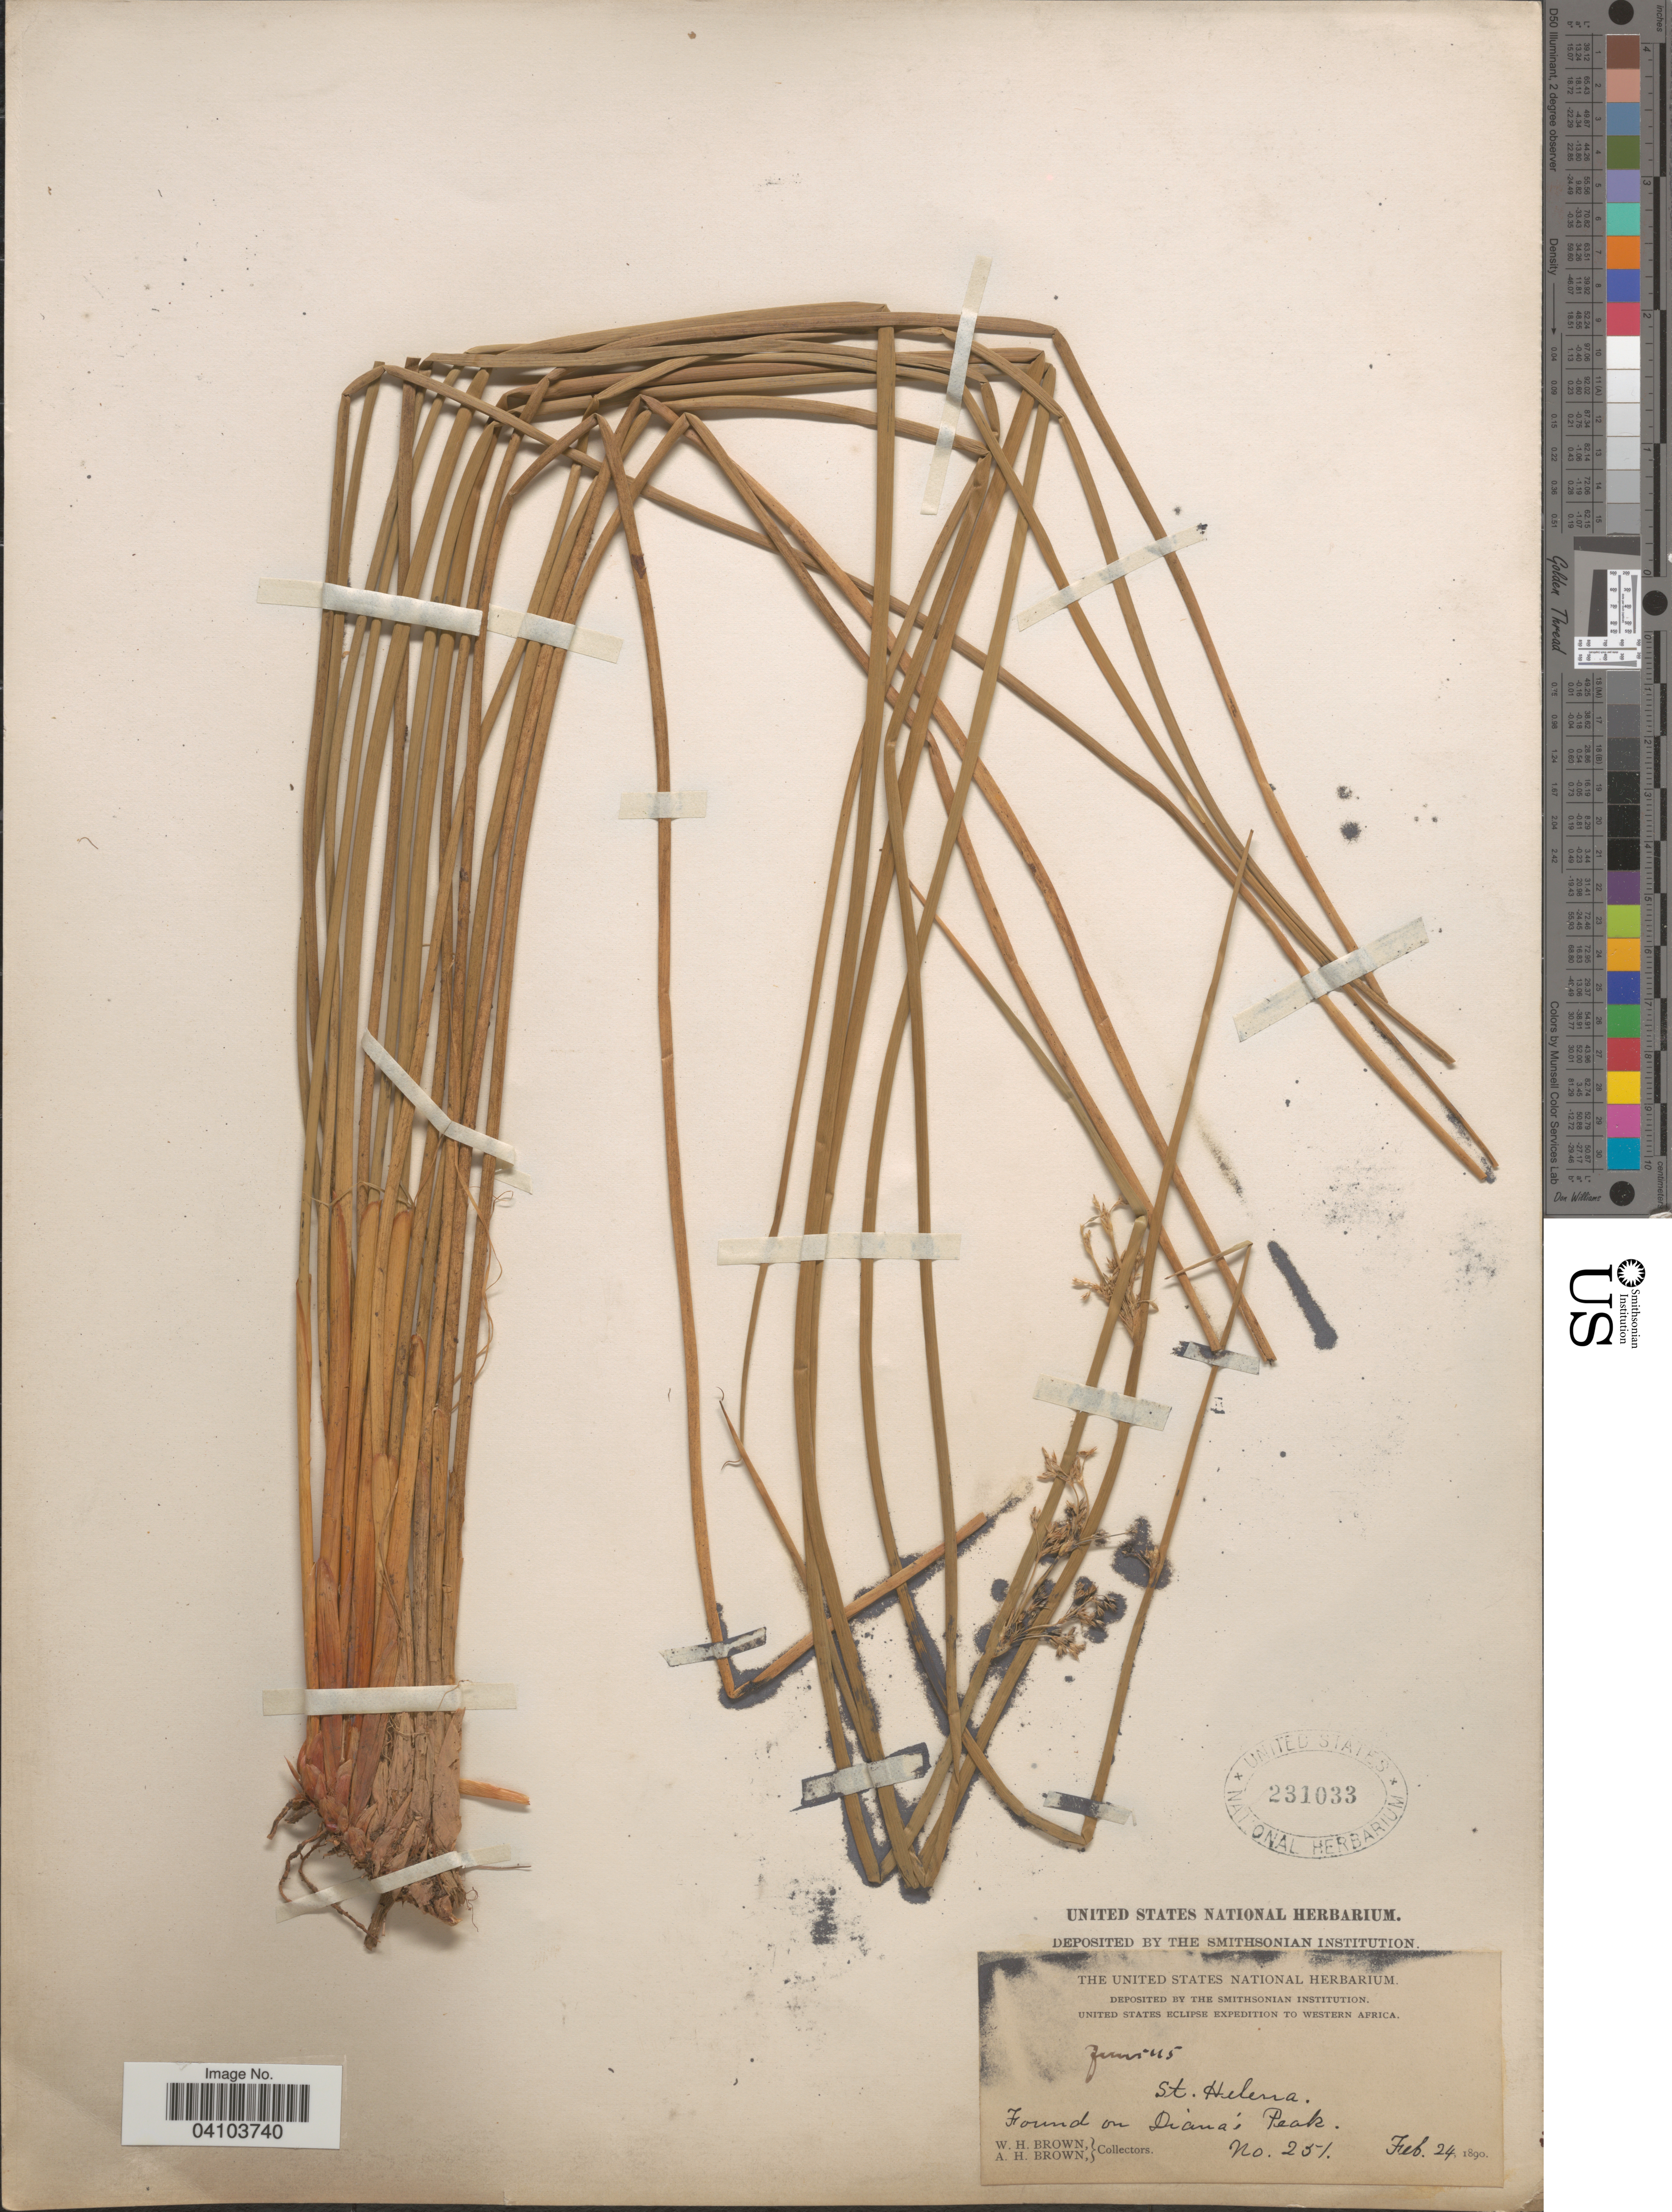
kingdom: Plantae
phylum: Tracheophyta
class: Liliopsida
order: Poales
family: Juncaceae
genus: Juncus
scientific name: Juncus sp.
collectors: W. H. Brown & A. H. Brown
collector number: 251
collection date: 1890-02-24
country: St. Helena Islands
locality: United States Eclipse Expedition to Western Africa. St. Helena. Found on Diana's Peak.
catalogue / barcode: US 231033